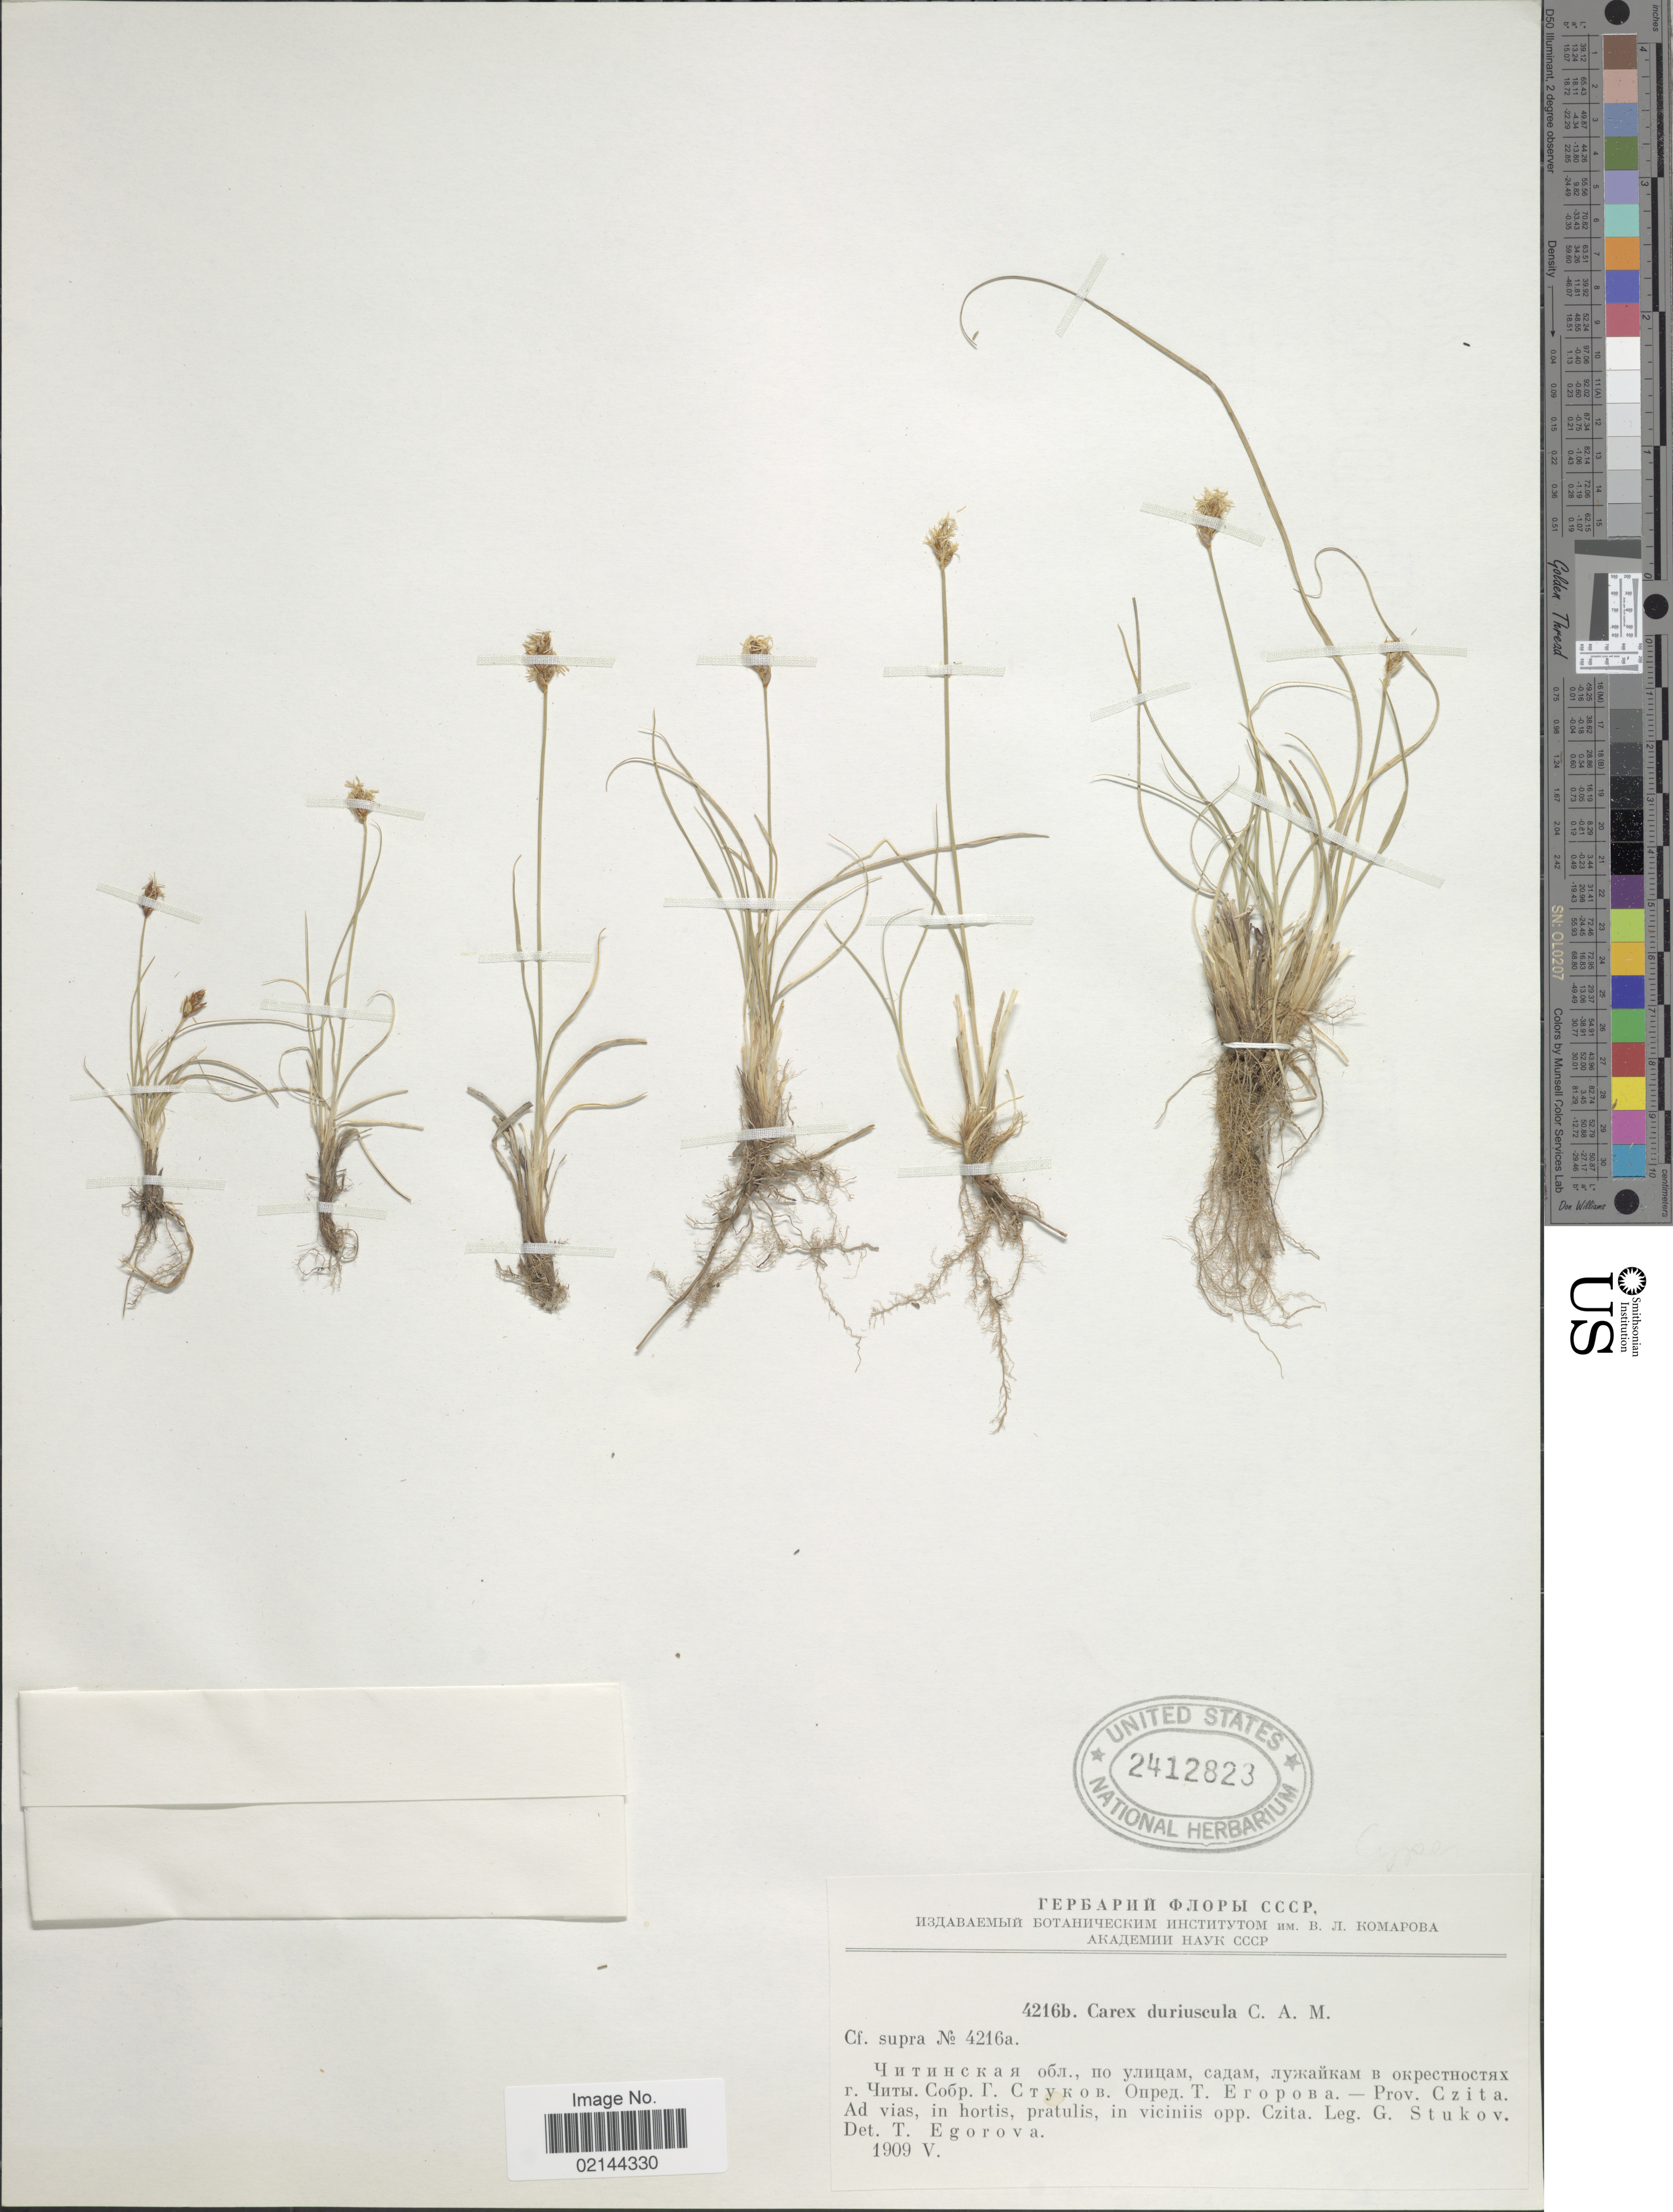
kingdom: Plantae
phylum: Tracheophyta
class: Liliopsida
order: Poales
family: Cyperaceae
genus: Carex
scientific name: Carex duriuscula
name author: C.A. Mey.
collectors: G. Stukov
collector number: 4216b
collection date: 1909-05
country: Russian Federation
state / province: Zabaykalsky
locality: Prov. Czita, Ad vias, in hortis, pratulis, in viciniis opp. Czita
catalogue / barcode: US 2412823